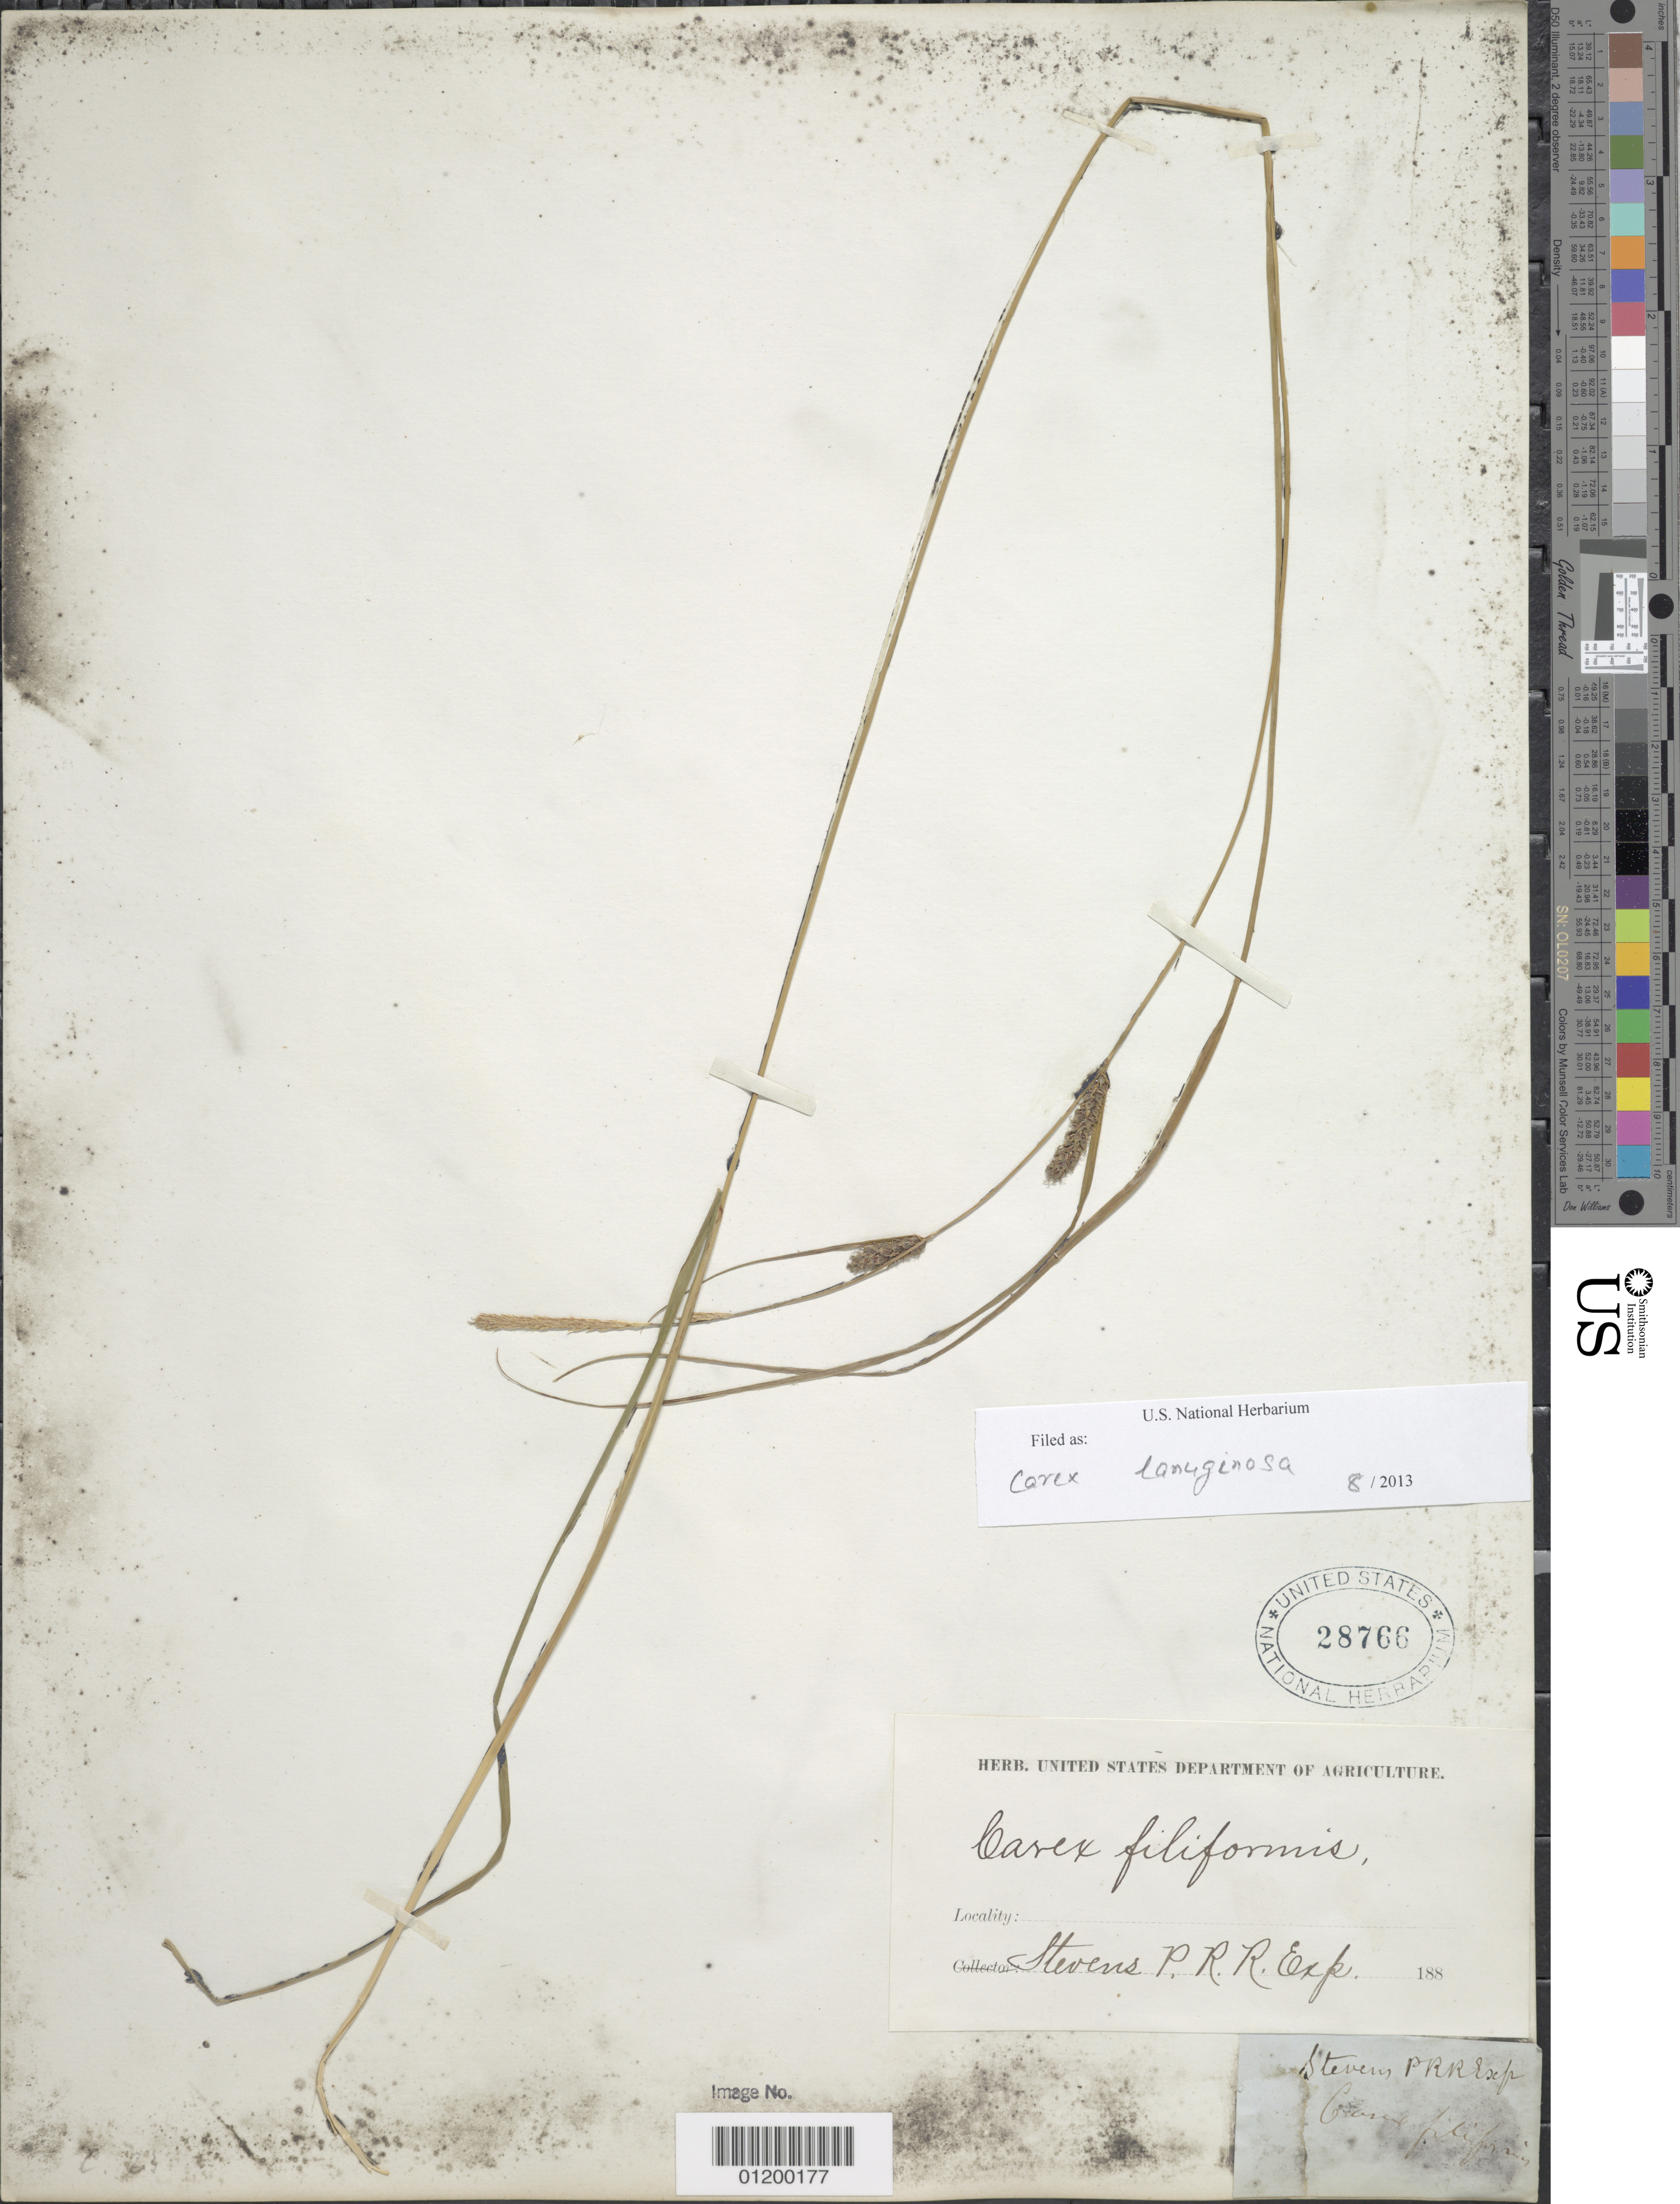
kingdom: Plantae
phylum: Tracheophyta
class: Liliopsida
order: Poales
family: Cyperaceae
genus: Carex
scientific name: Carex pellita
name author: Muhl. ex Willd.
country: Canada / United States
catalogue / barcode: US 28766